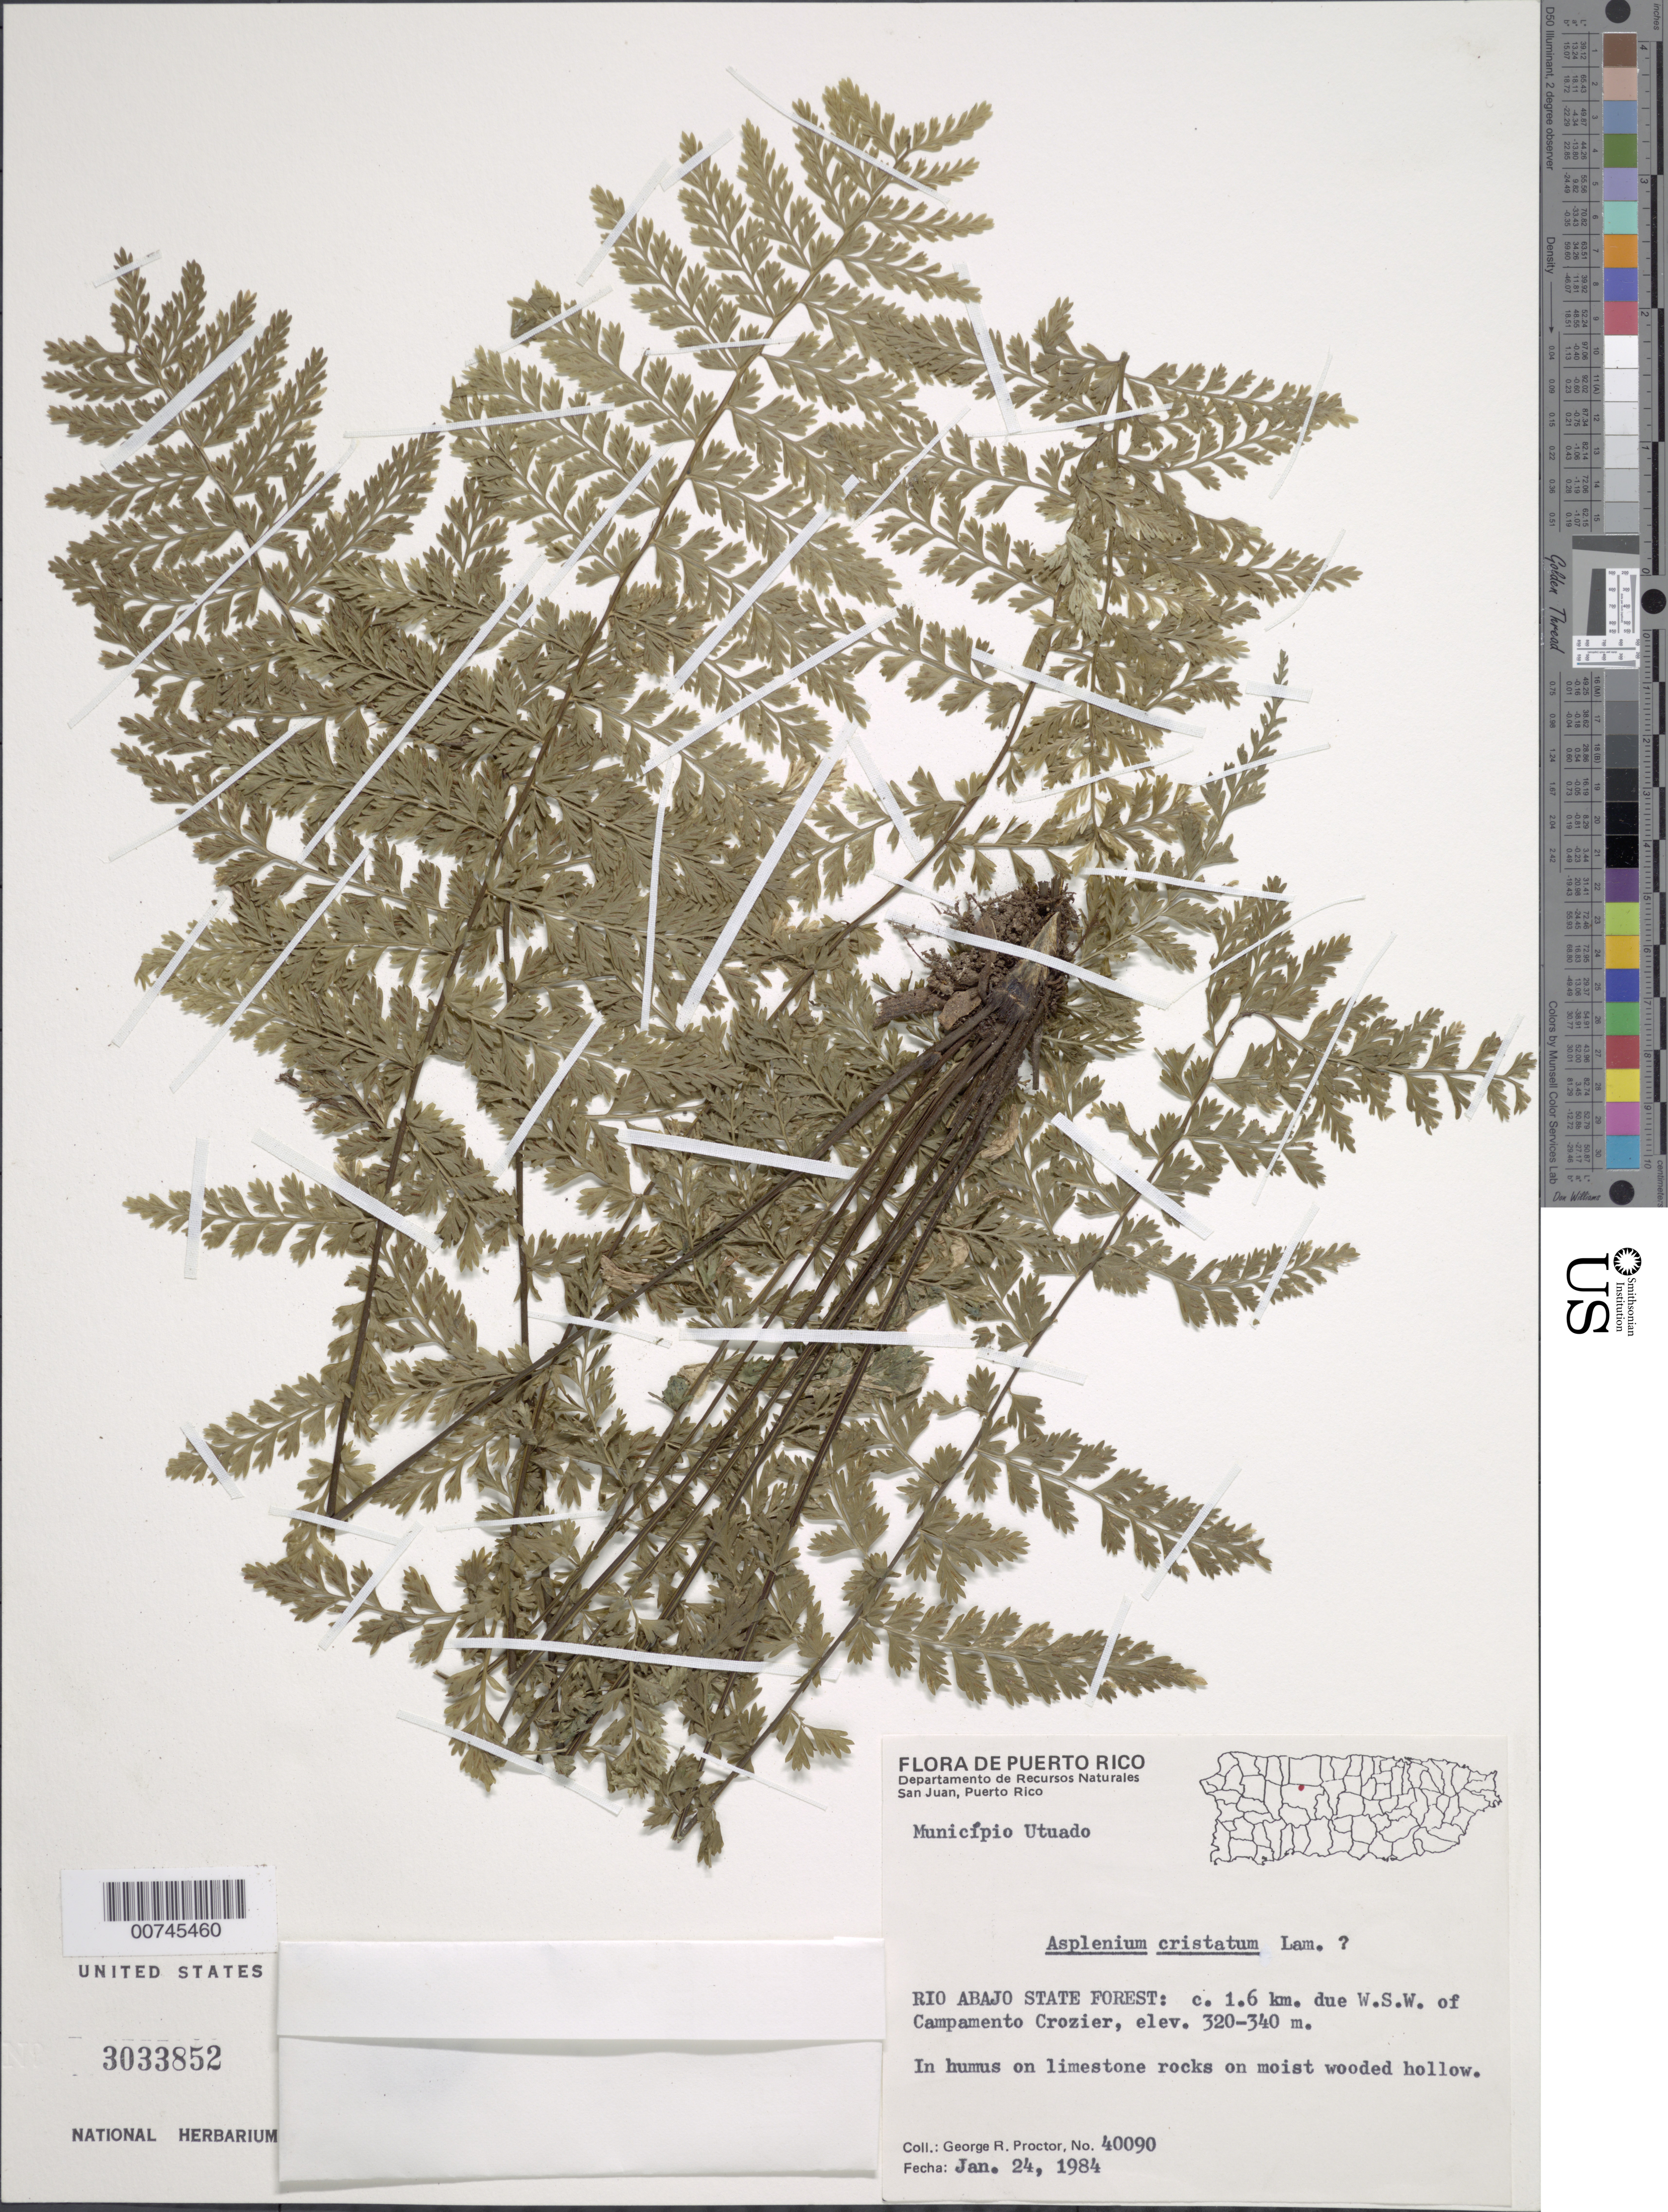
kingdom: Plantae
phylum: Tracheophyta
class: Polypodiopsida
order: Polypodiales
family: Aspleniaceae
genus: Asplenium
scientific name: Asplenium cristatum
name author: Lam.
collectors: G. R. Proctor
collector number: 40090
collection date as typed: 24 Jan 1984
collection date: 1984-01-24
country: Puerto Rico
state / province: Utuado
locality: Río Abajo State Forest: c. 1.6 km due WSW of Campamento Crozier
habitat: In humus on limestone rocks on moist wooded hollow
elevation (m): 320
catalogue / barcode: US 3033852